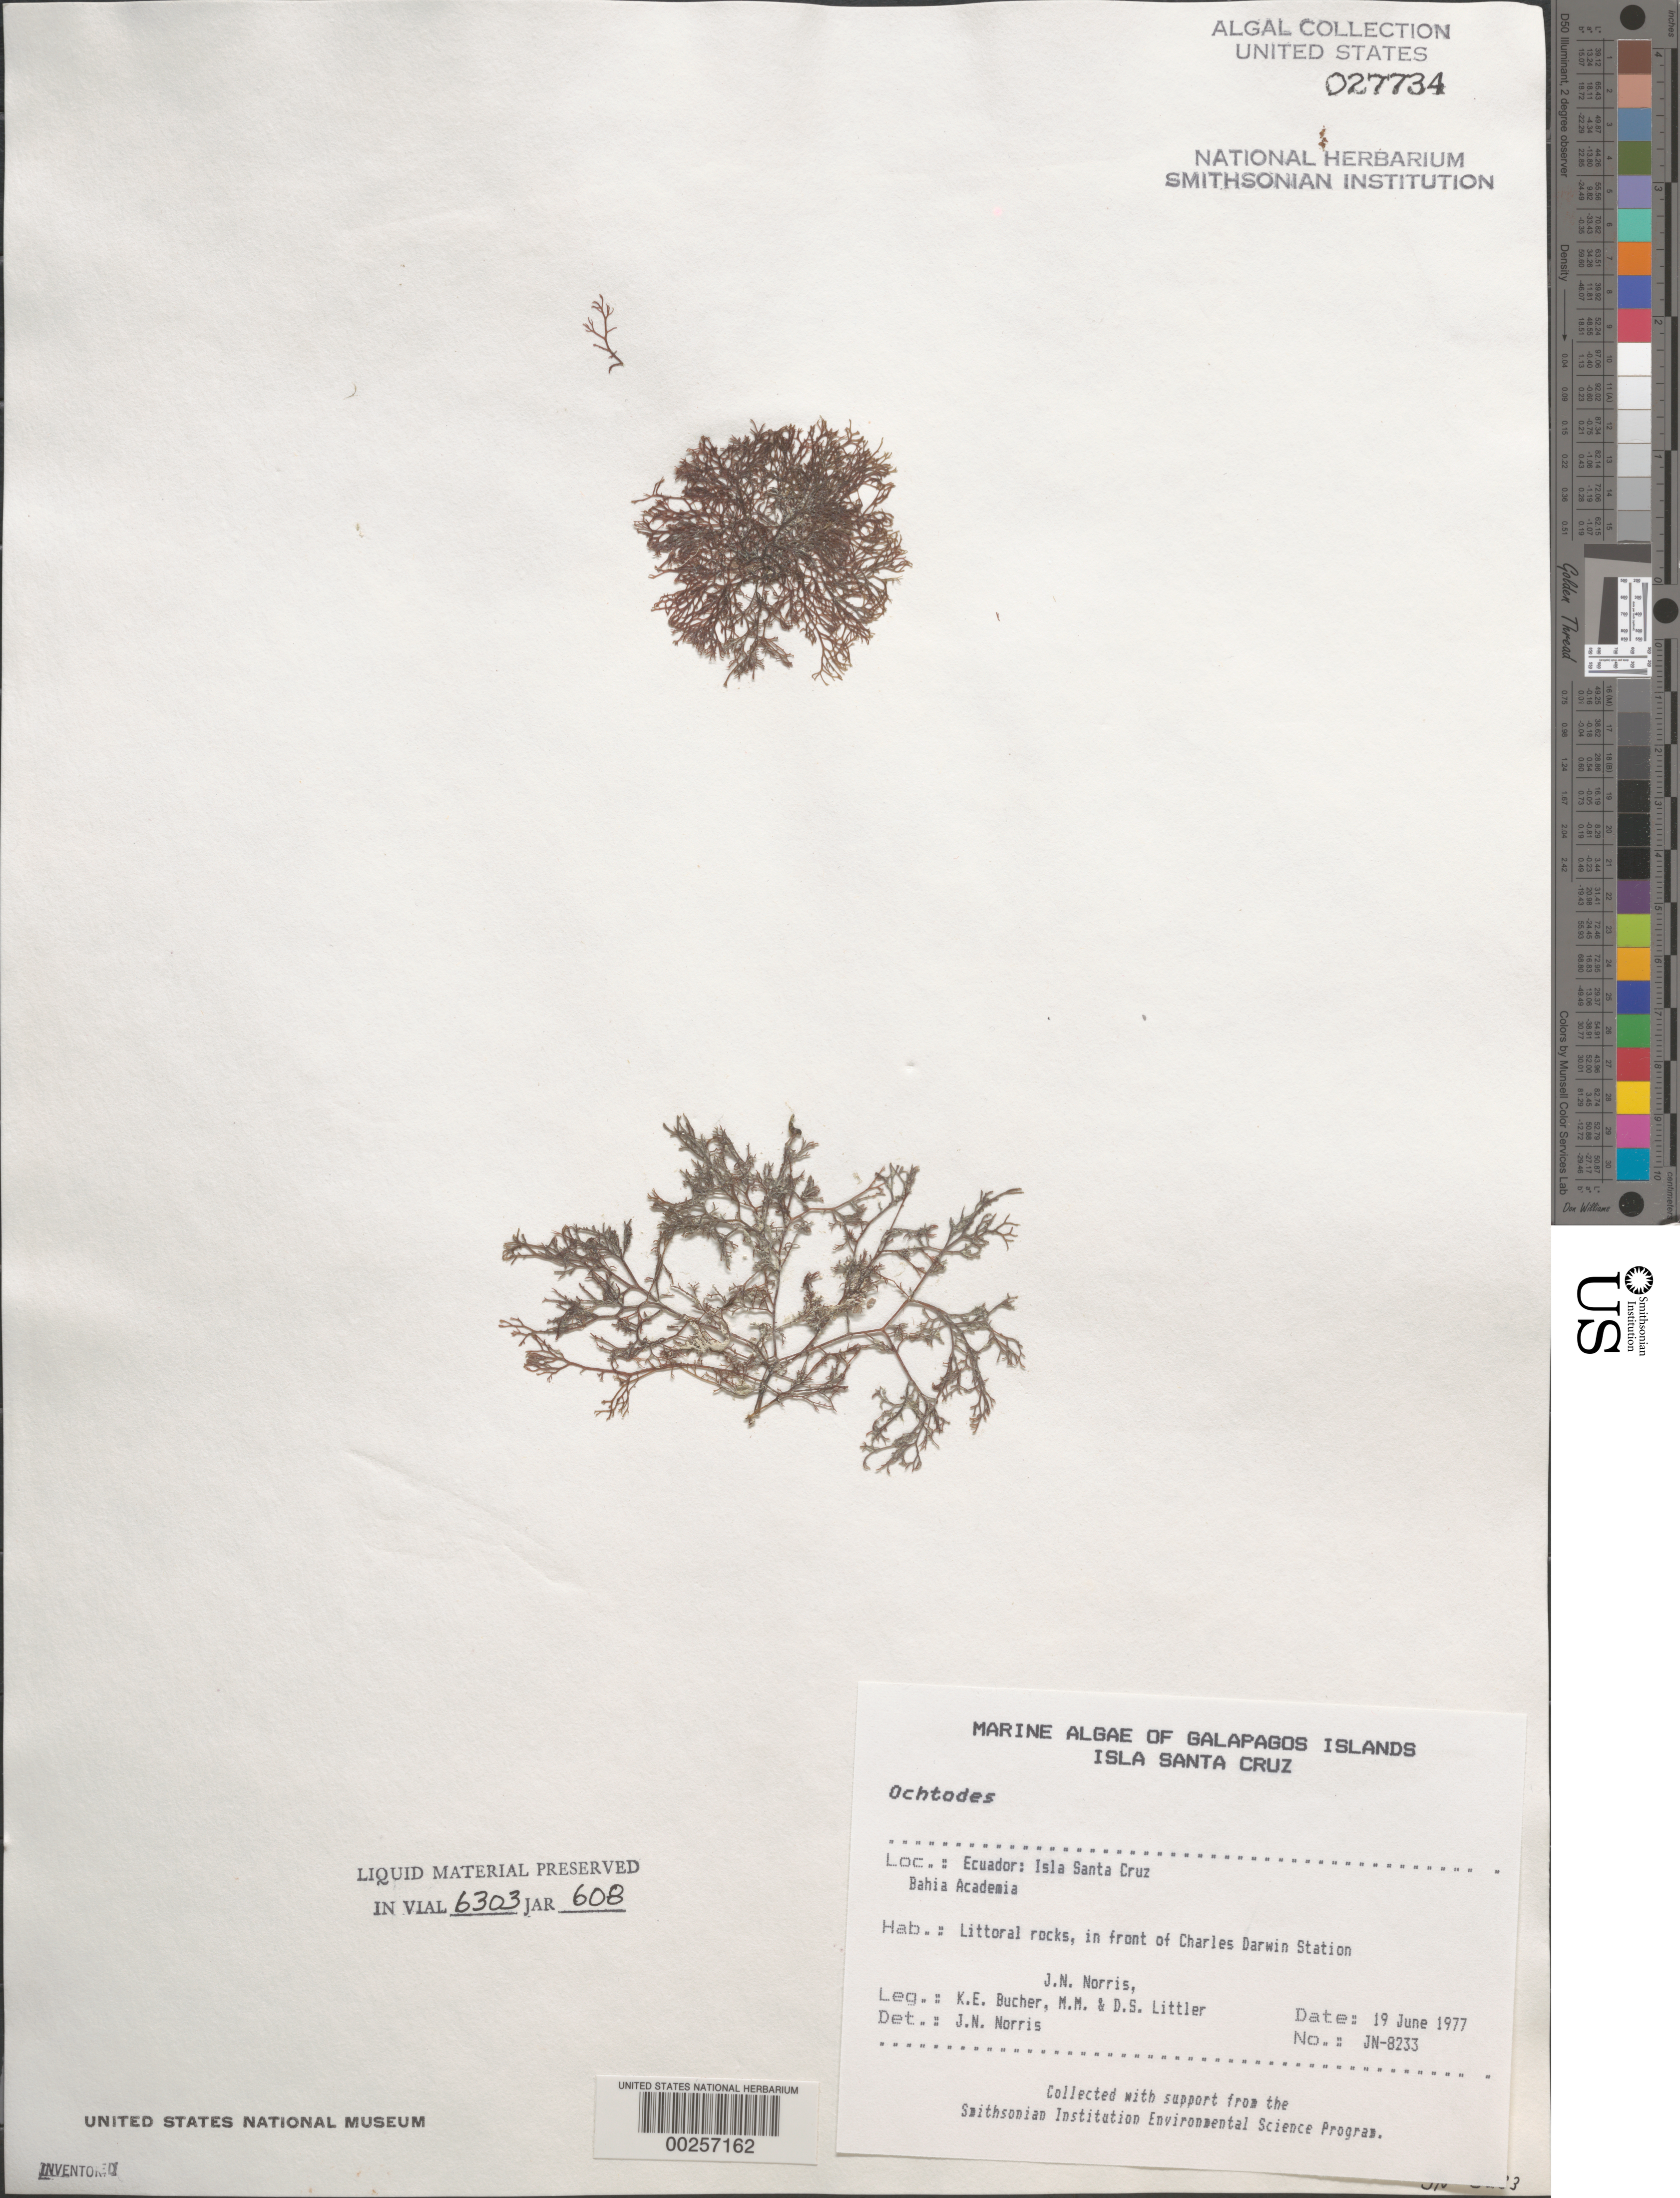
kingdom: Plantae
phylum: Rhodophyta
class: Florideophyceae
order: Gigartinales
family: Rhizophyllidaceae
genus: Ochtodes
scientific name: Ochtodes sp.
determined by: Norris, James N.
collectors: J. N. Norris, K. E. Bucher, M. M. Littler & D. S. Littler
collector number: JN-8233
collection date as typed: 19 Jun 1977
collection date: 1977-06-19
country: Ecuador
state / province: Colón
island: Santa Cruz [Indefatigable, Chaves]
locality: Bahia Academia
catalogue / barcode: US 27734